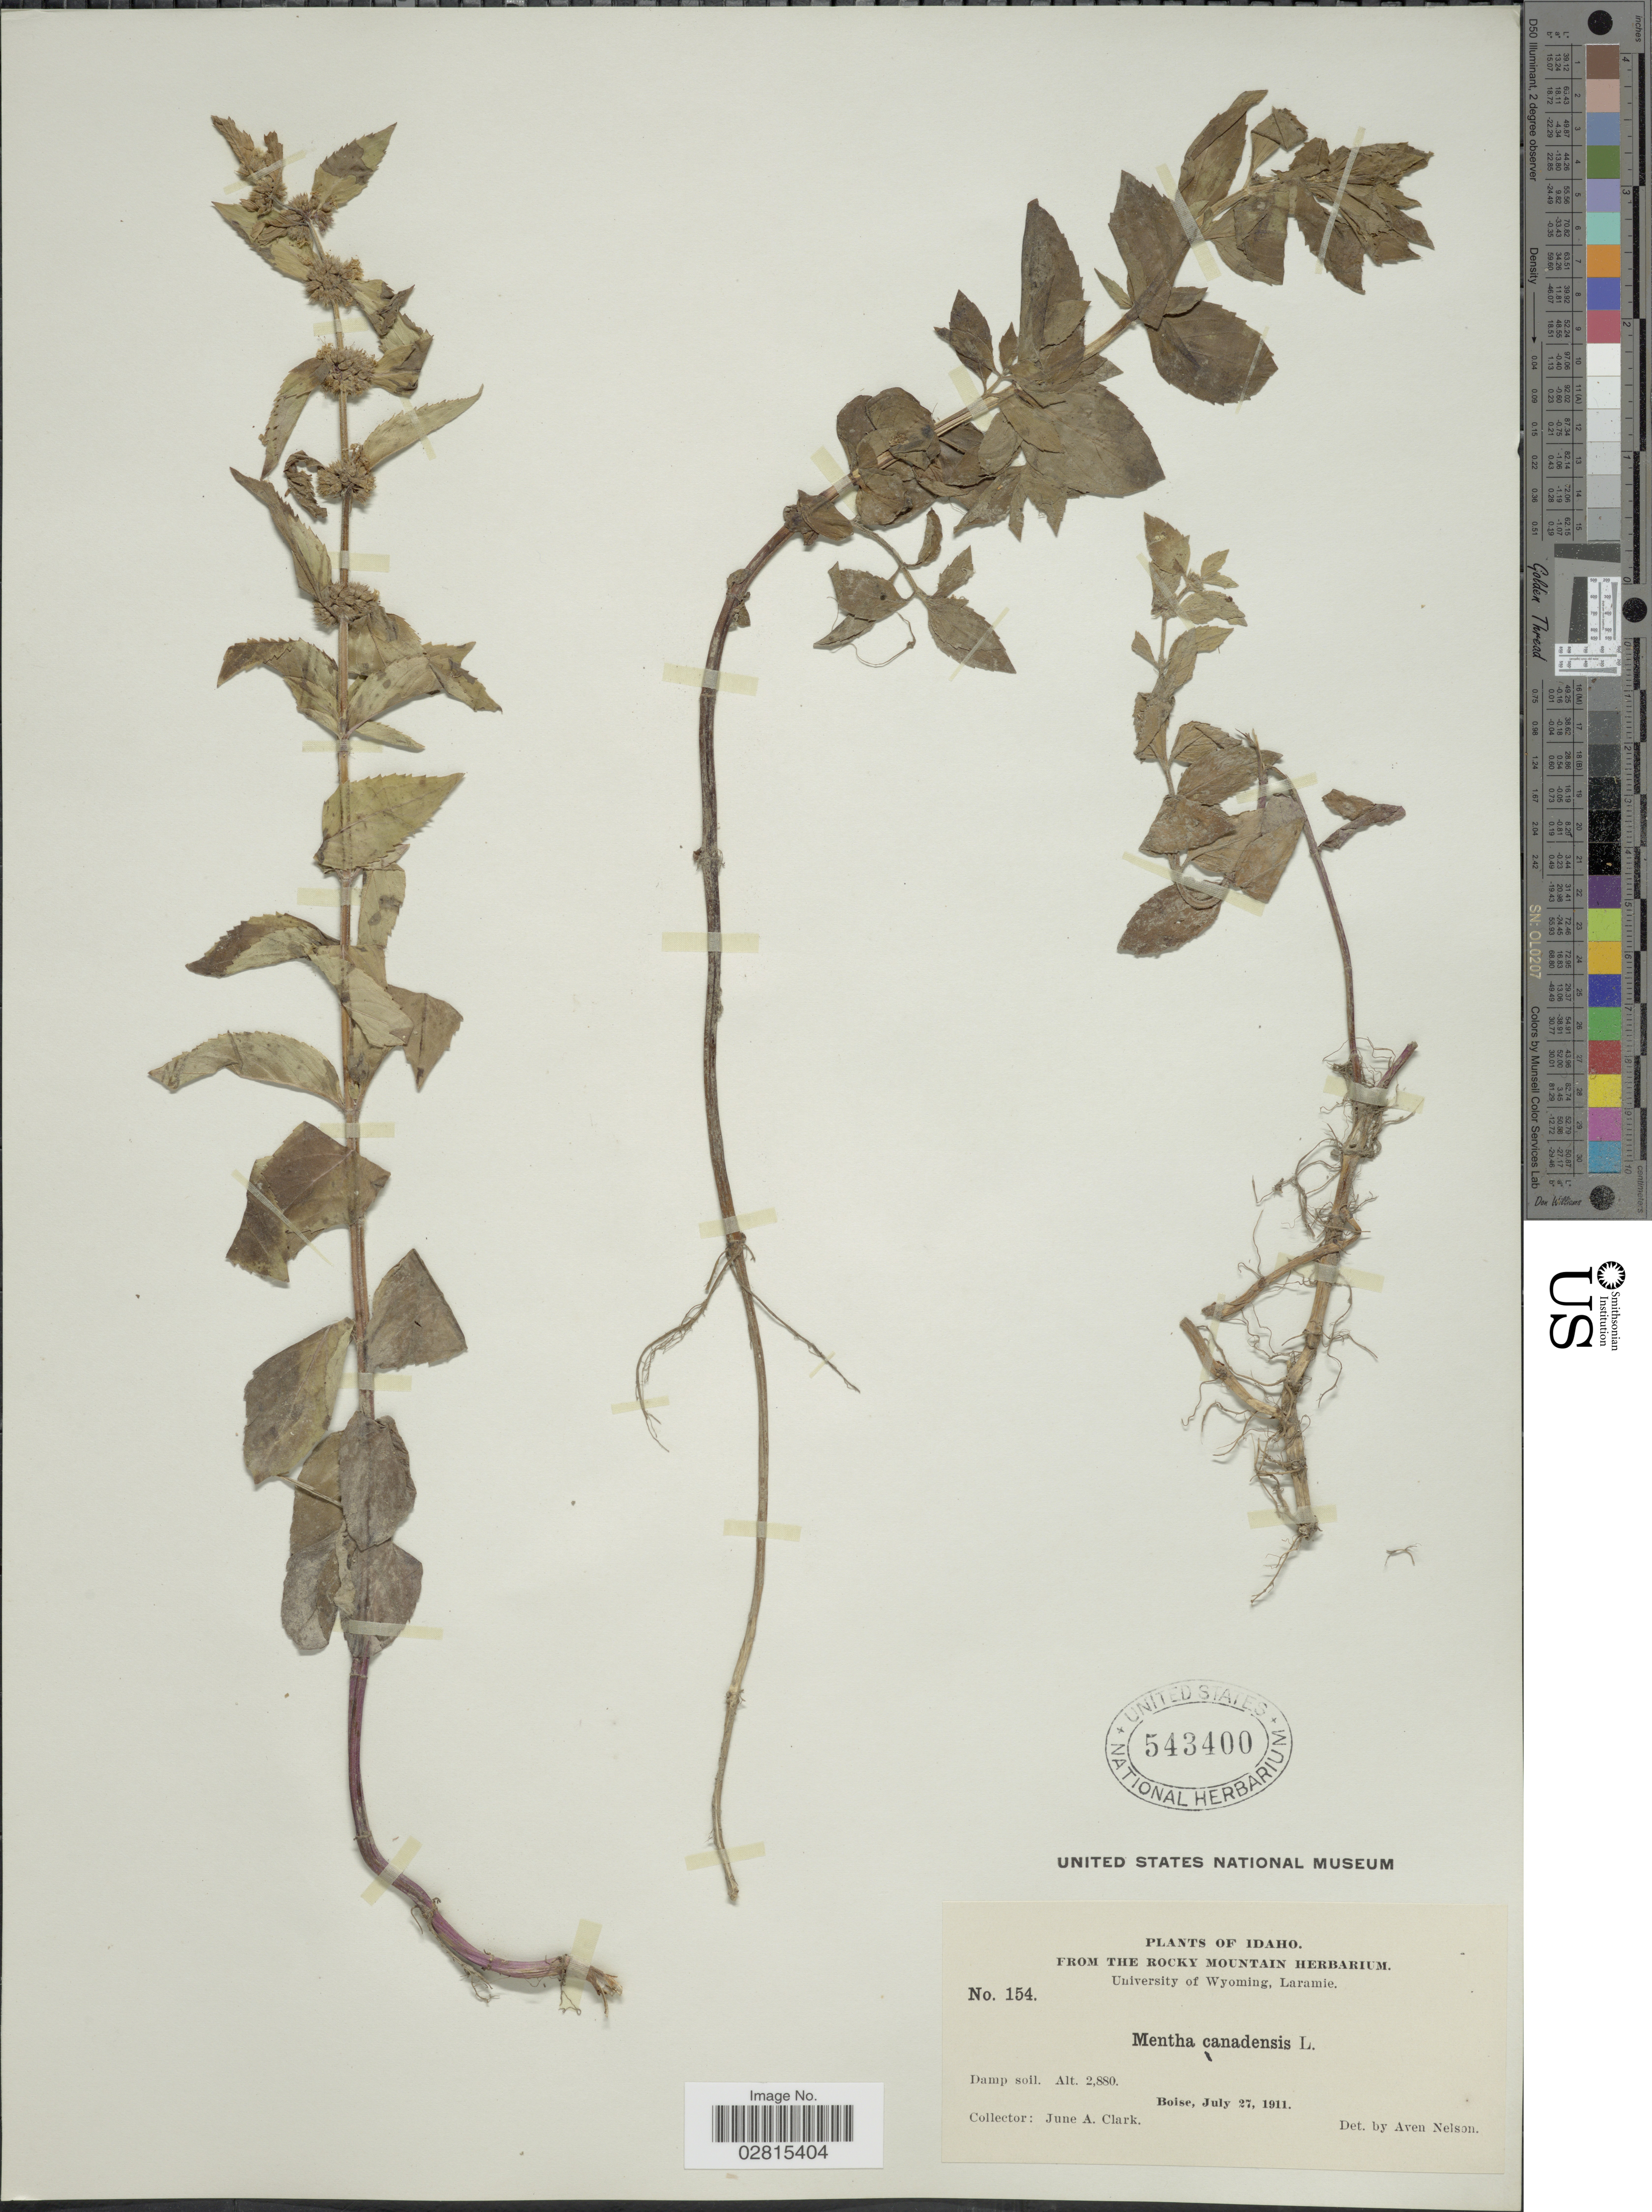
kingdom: Plantae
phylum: Tracheophyta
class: Magnoliopsida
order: Lamiales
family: Lamiaceae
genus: Mentha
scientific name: Mentha canadensis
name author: L.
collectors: J. A. Clark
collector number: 154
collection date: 1911-07-27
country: United States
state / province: Idaho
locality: Boise.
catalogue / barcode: US 543400